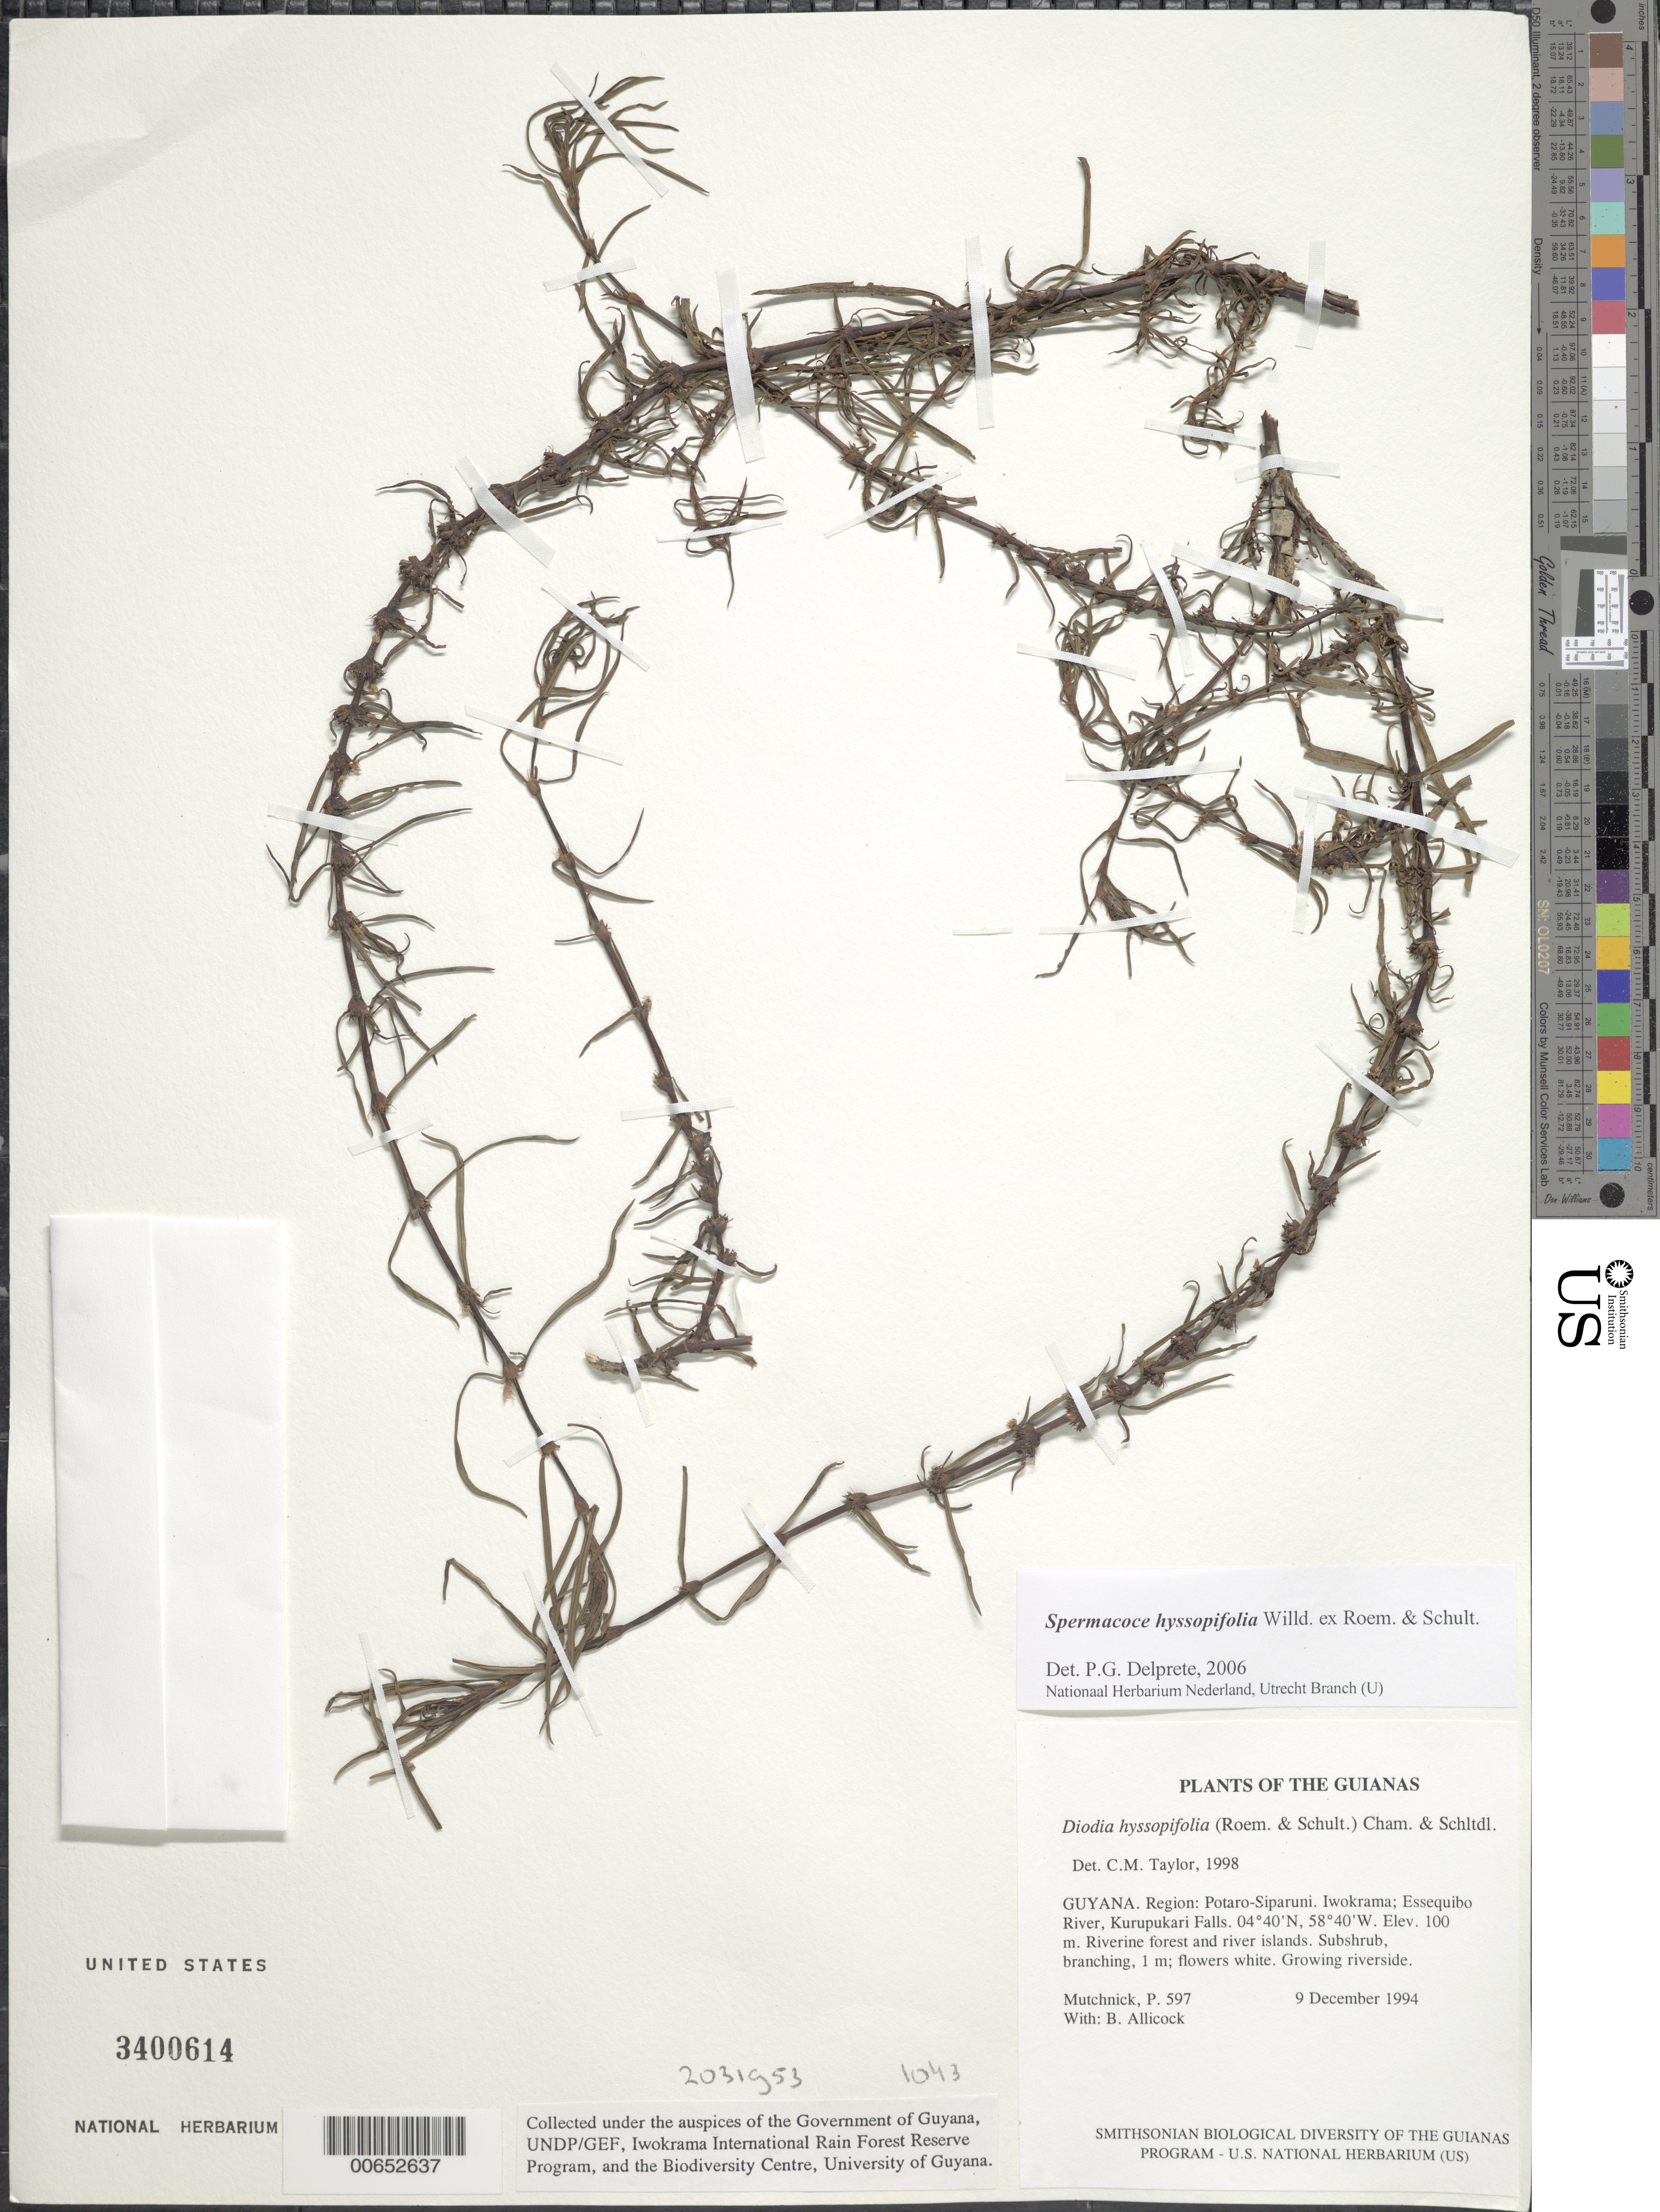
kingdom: Plantae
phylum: Tracheophyta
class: Magnoliopsida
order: Gentianales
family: Rubiaceae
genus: Spermacoce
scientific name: Spermacoce hyssopifolia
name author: Willd. ex Roem. & Schult.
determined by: Delprete, P. G., Herb. de Guyane Cay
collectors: P. Mutchnick & B. Allicock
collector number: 597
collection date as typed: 9 December 1994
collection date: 1994-12-09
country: Guyana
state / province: Potaro-Siparuni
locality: Iwokrama; Essequibo River, Kurupukari Falls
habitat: Riverine forest and river islands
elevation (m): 100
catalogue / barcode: US 3400614